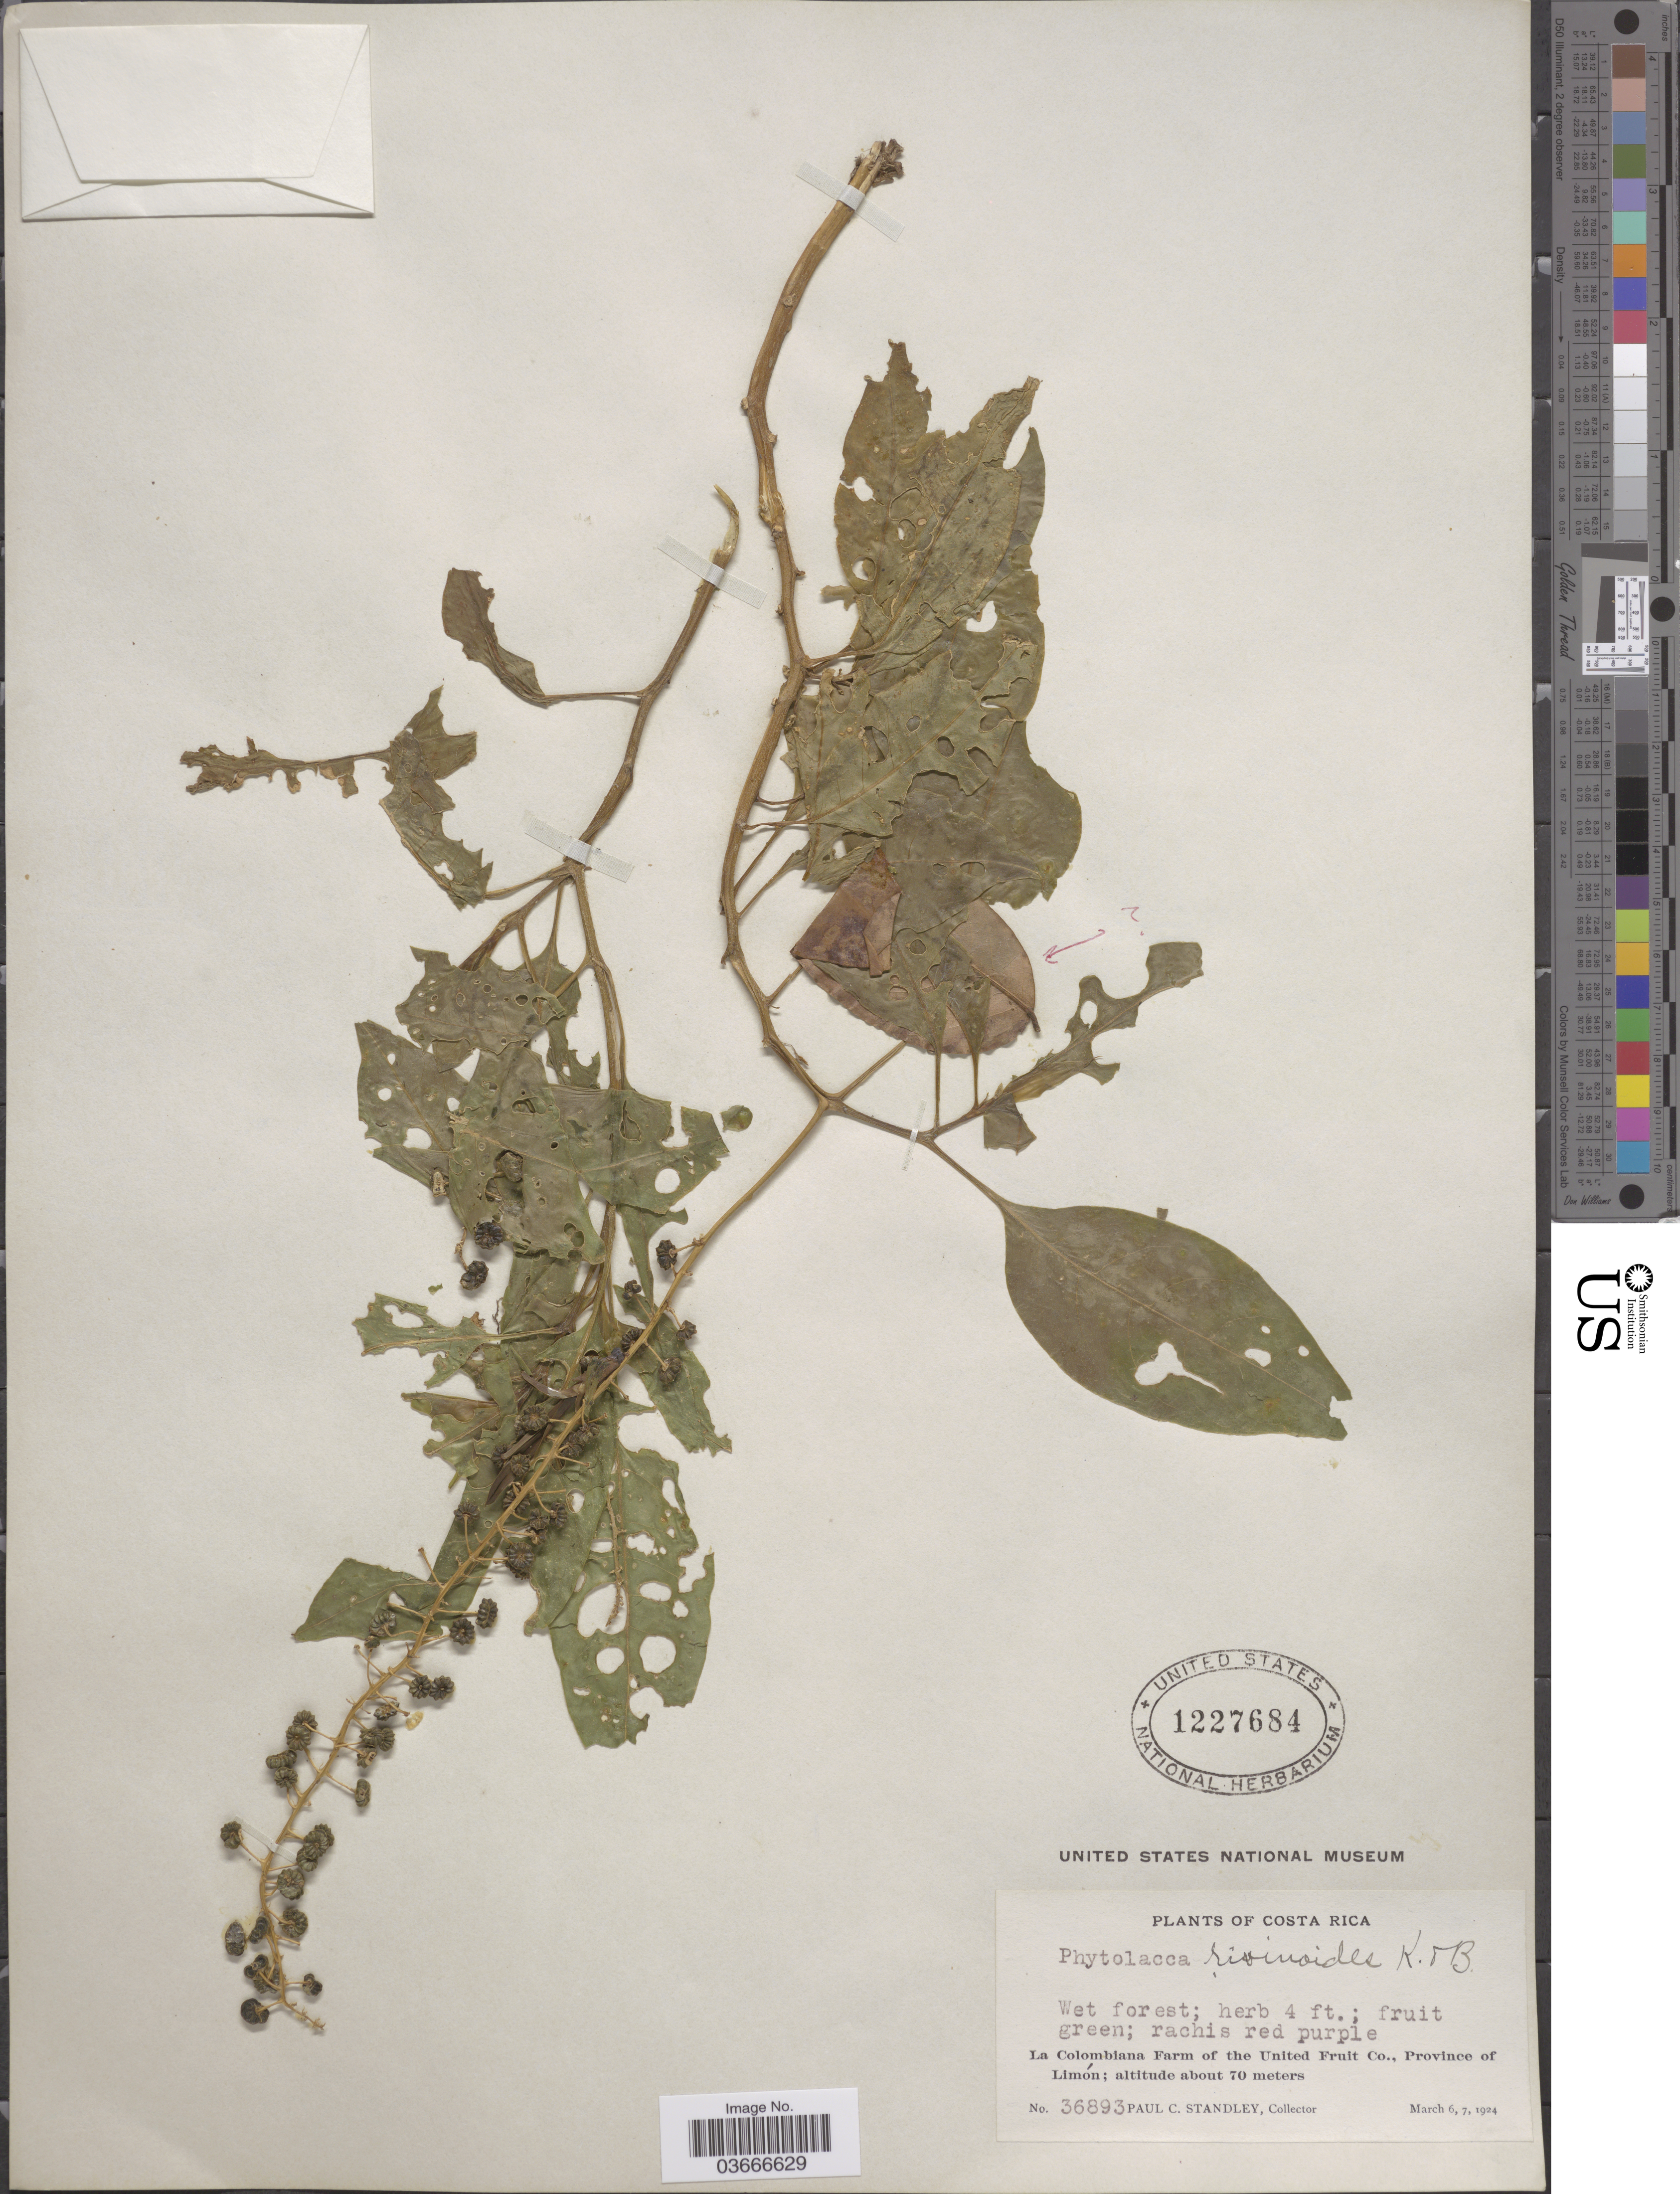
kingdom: Plantae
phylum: Tracheophyta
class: Magnoliopsida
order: Caryophyllales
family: Phytolaccaceae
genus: Phytolacca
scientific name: Phytolacca rivinoides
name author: Kunth & C.D. Bouché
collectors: P. C. Standley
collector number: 36893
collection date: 1924-03-06/1924-03-07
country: Costa Rica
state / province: Limón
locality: La Colombiana Farm of the United Fruit Co.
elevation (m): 70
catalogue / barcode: US 1227684